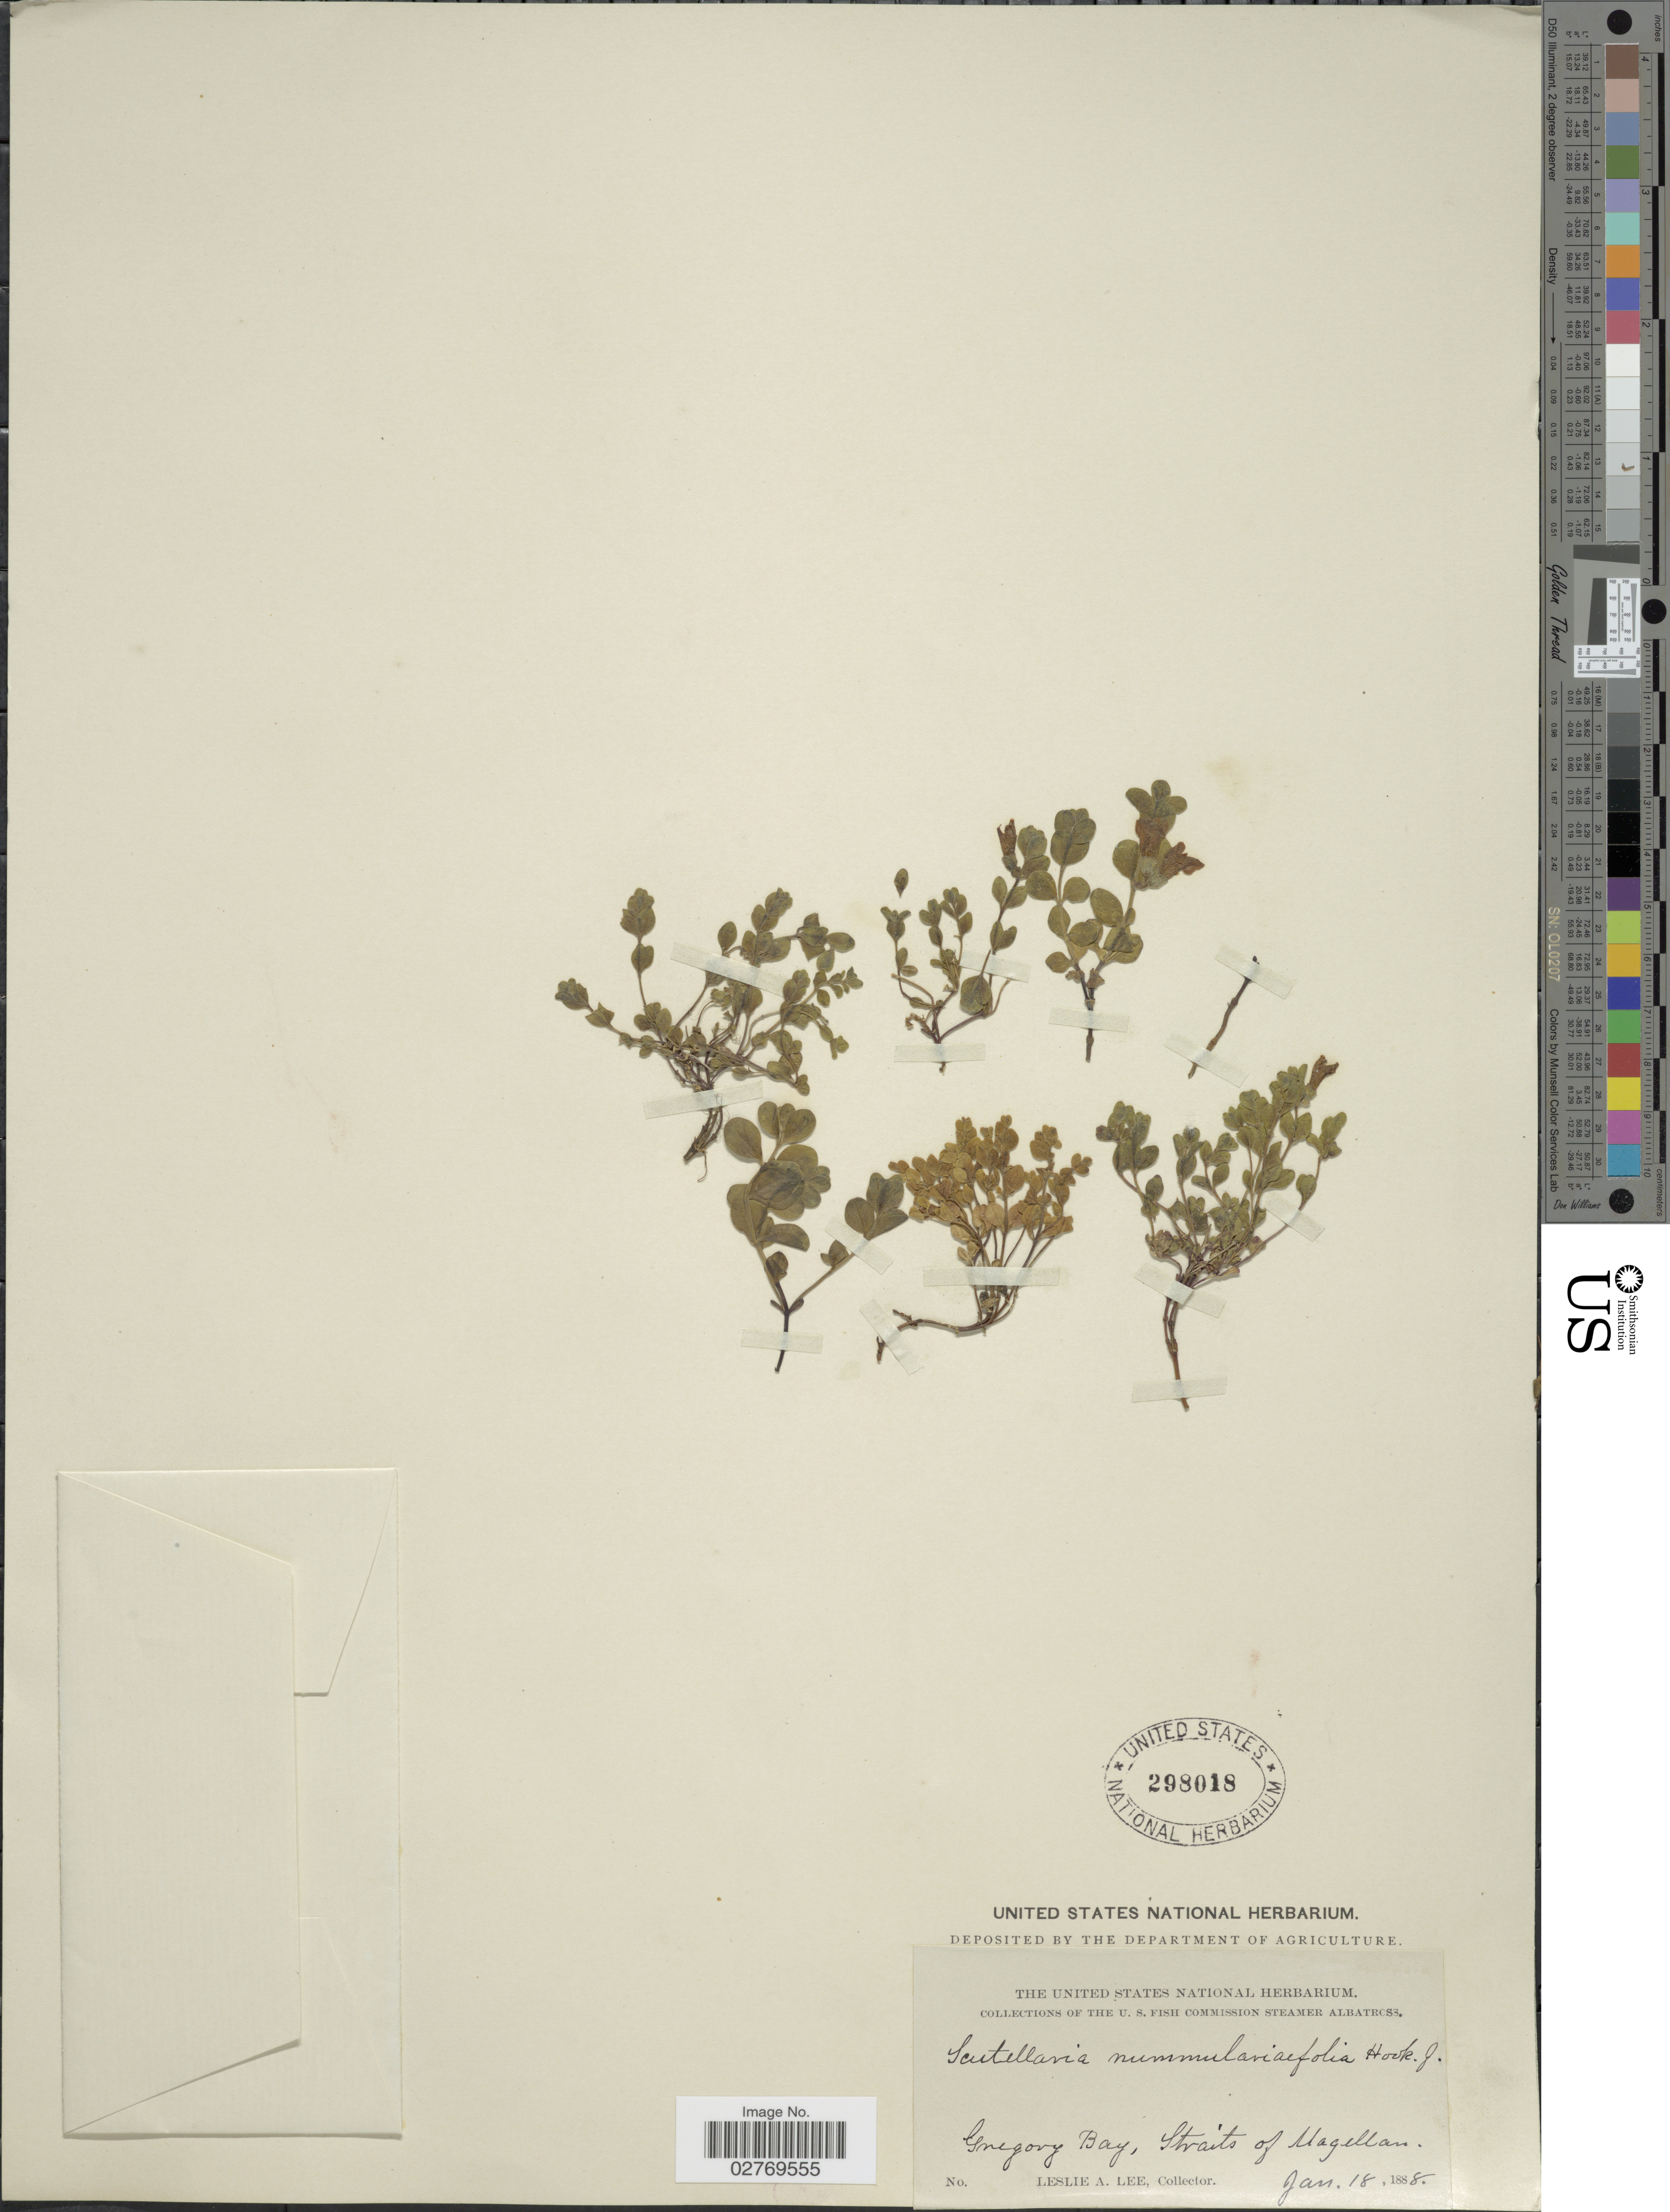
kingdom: Plantae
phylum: Tracheophyta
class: Magnoliopsida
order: Lamiales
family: Lamiaceae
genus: Scutellaria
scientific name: Scutellaria nummulariifolia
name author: Hook. f.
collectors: L. Lee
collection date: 1888-01-18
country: Chile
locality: Gregory Bay, Straits of Magellan.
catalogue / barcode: US 298018